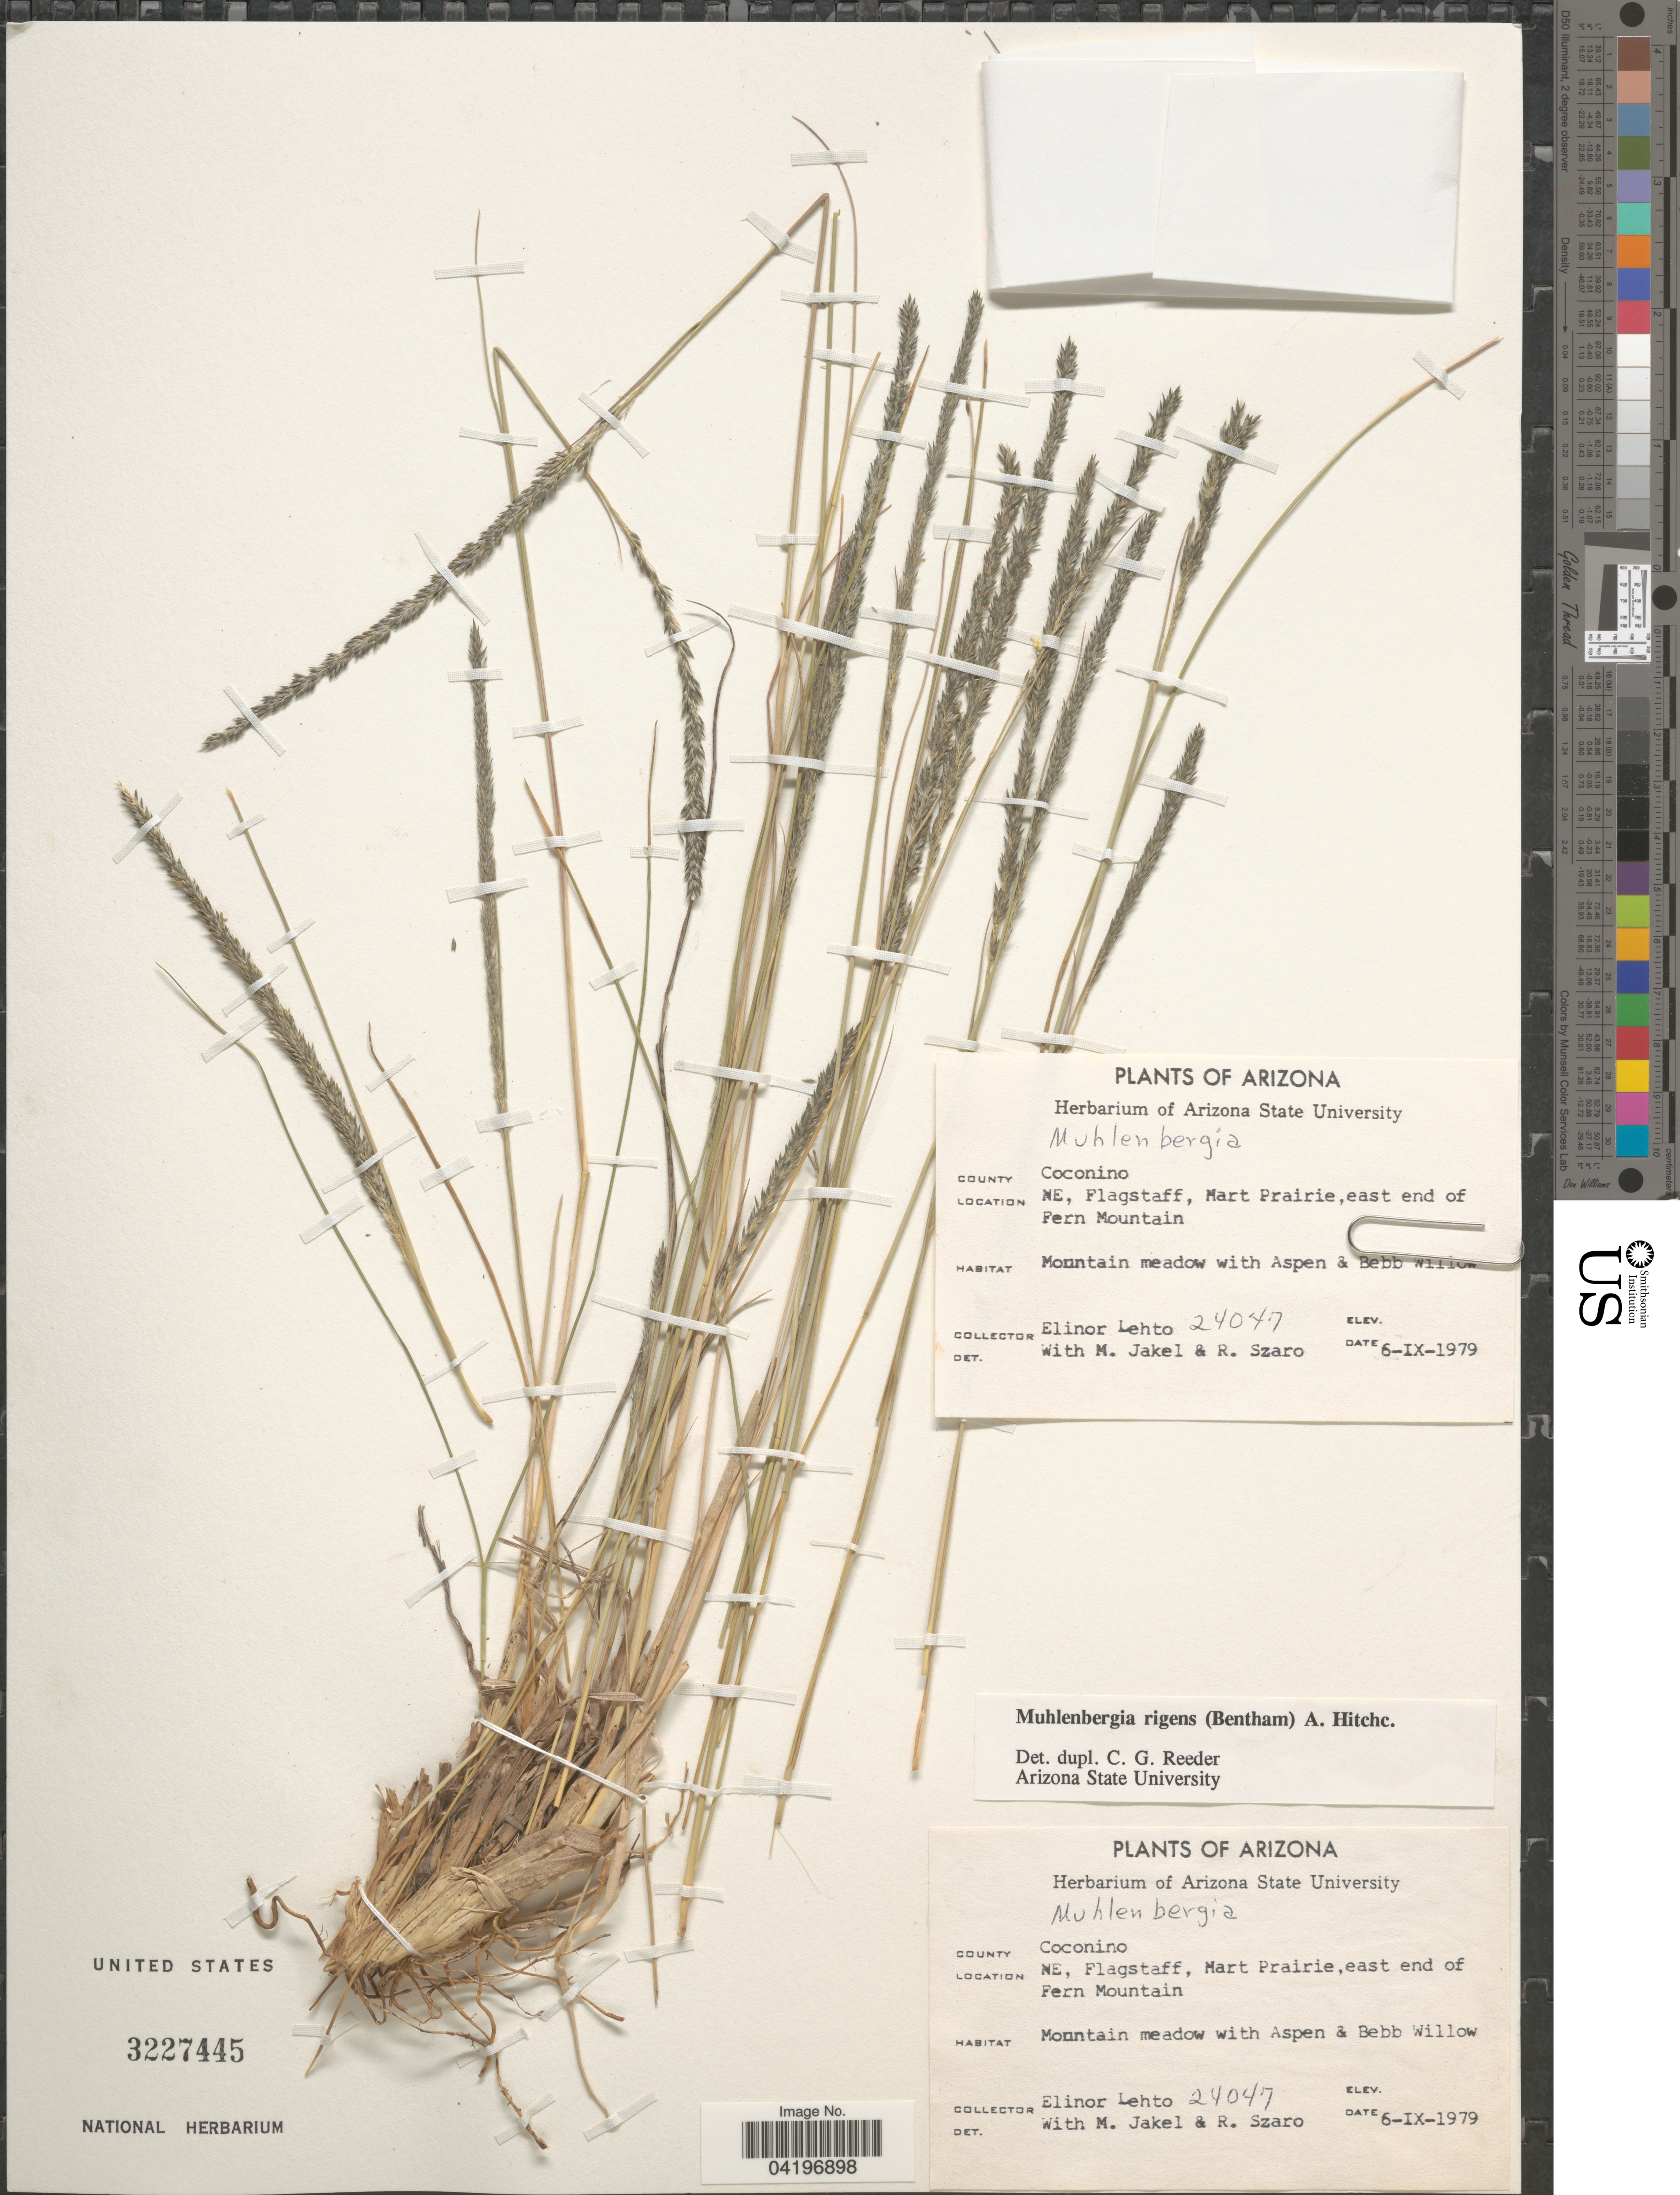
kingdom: Plantae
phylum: Tracheophyta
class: Liliopsida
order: Poales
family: Poaceae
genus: Muhlenbergia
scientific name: Muhlenbergia rigens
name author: (Benth.) Hitchc.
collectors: E. Lehto, M. Jakel & R. Szaro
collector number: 24047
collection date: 1979-09-06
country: United States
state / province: Arizona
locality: County Coconino. NE, Flagstaff, Mart Prairie, east end of Fern Mountain.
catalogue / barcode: US 3227445